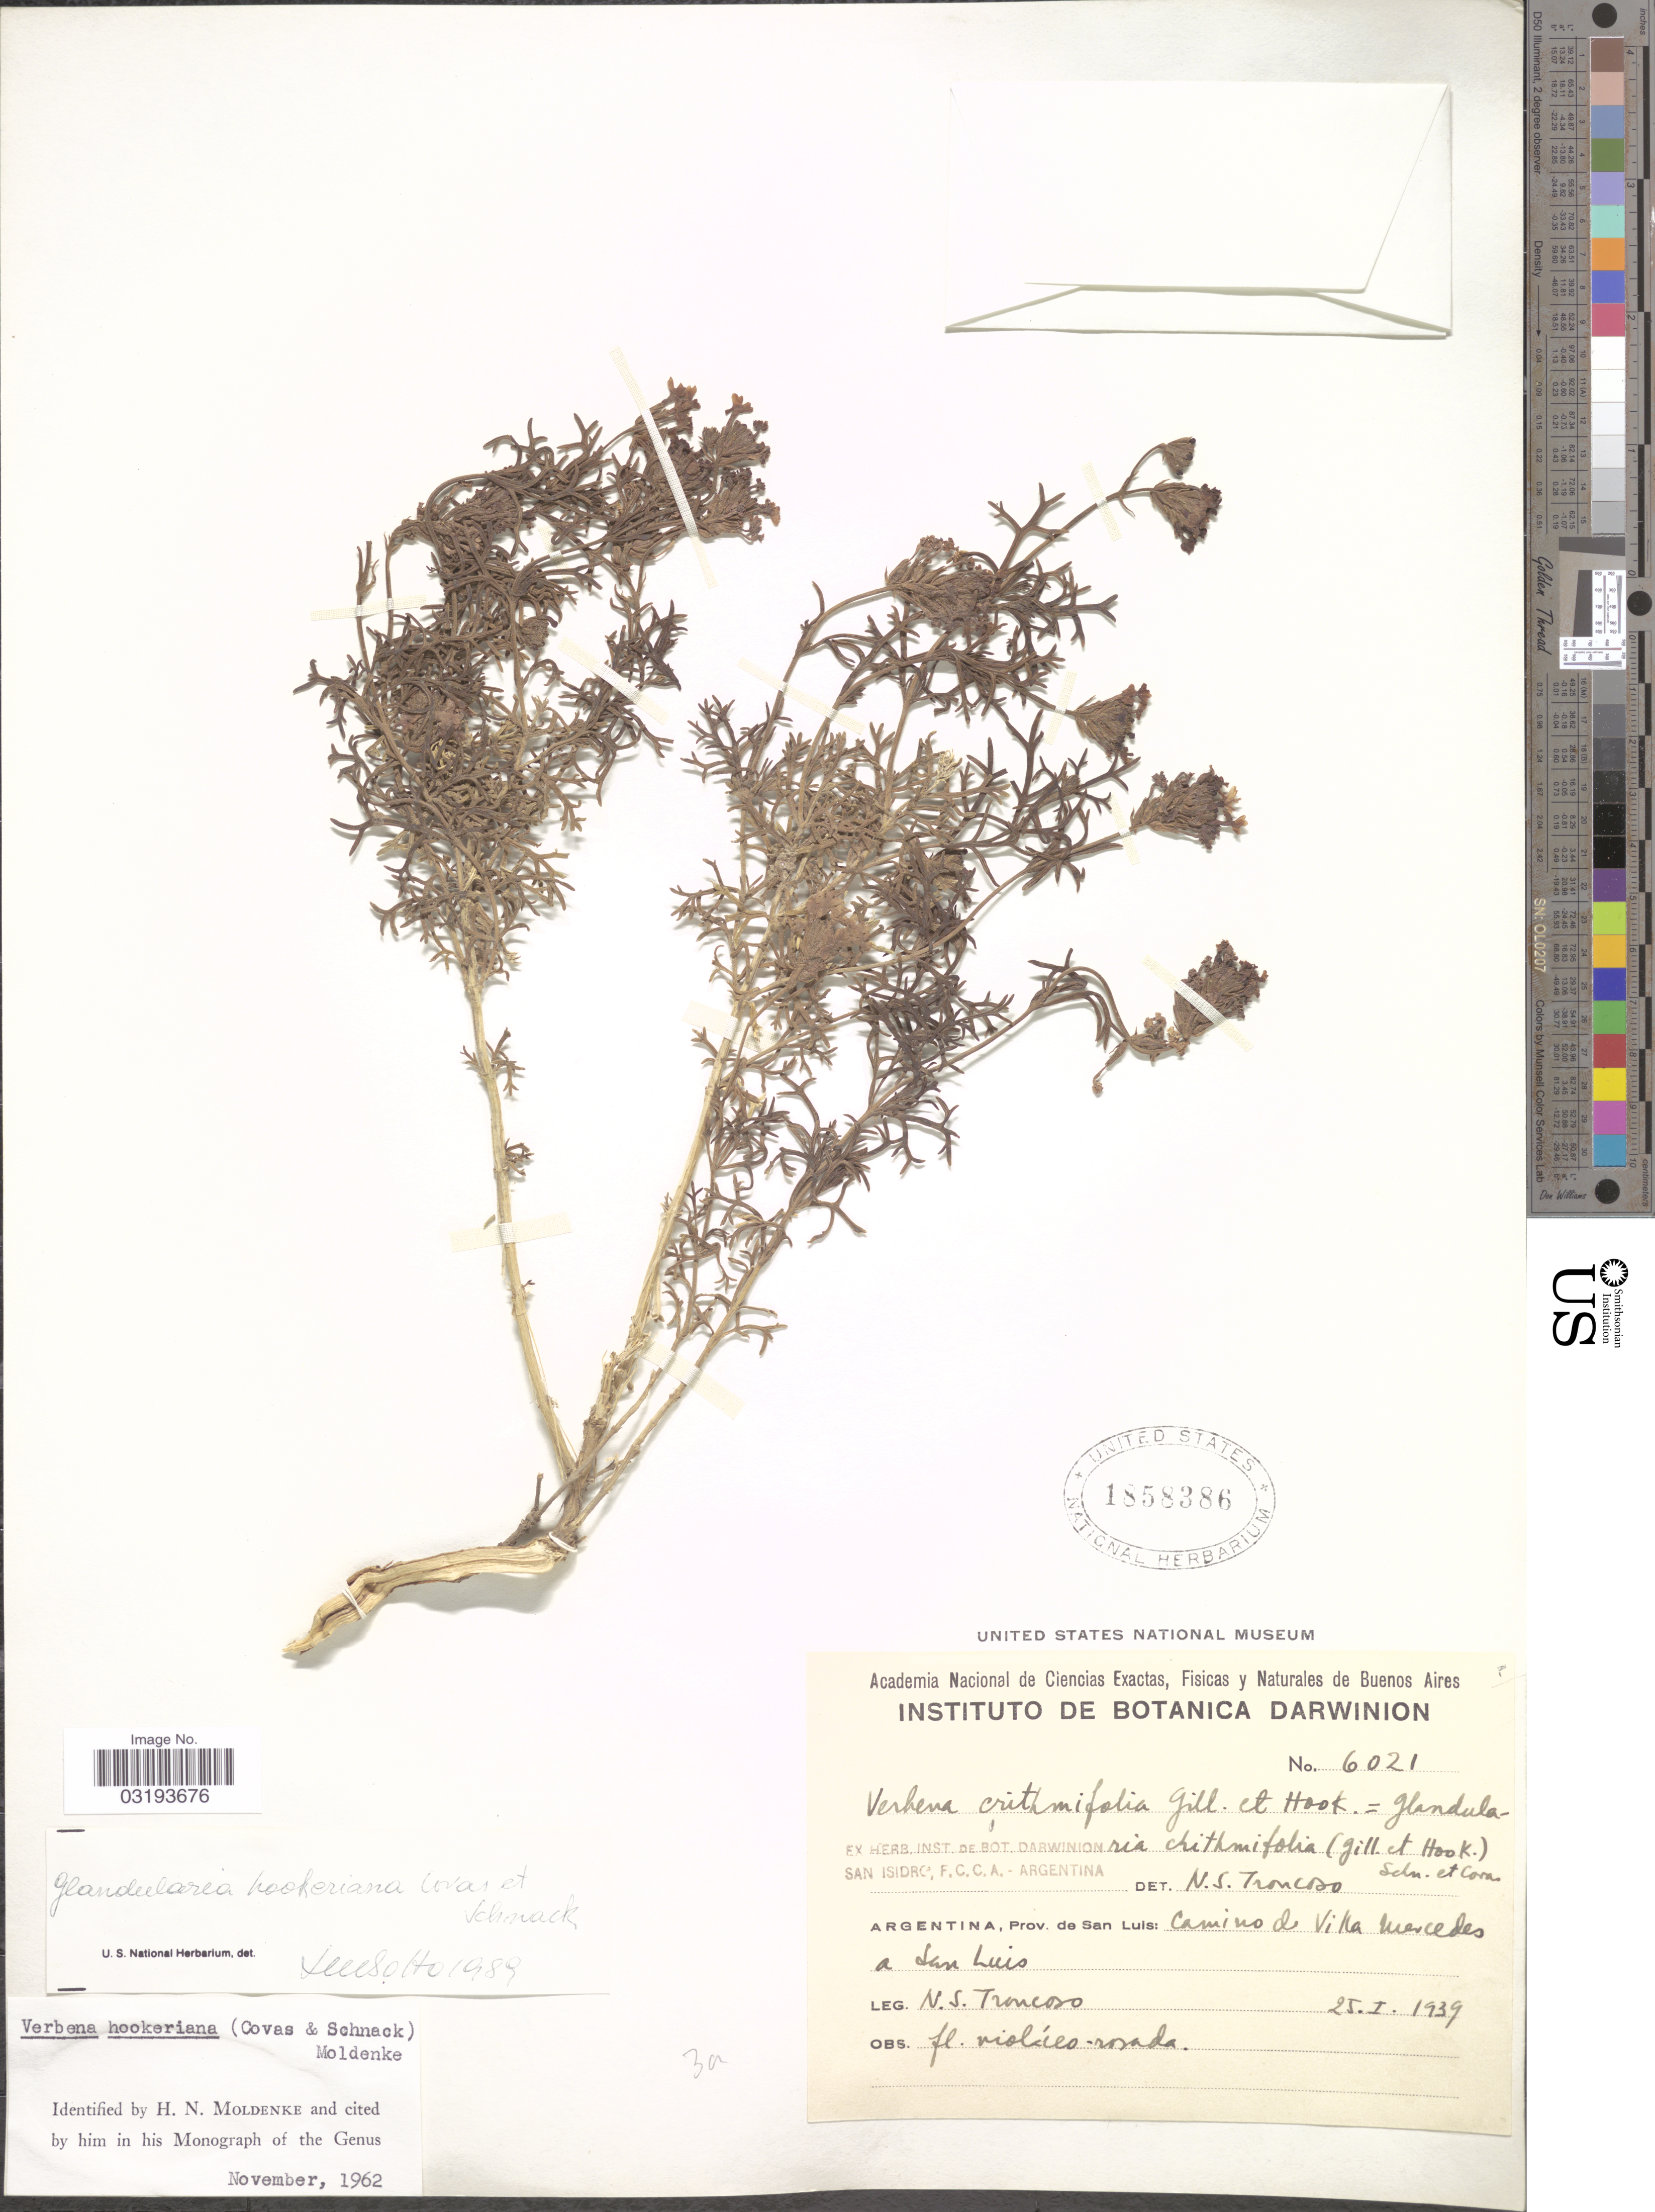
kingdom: Plantae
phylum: Tracheophyta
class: Magnoliopsida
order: Lamiales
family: Verbenaceae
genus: Verbena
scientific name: Verbena hookeriana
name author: (Covas & Schack) Moldenke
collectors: N. Troncoso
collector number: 6021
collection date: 1939-01-25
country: Argentina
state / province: San Luis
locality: Camino de Villa Mercedes a San Luis.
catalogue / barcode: US 1858386